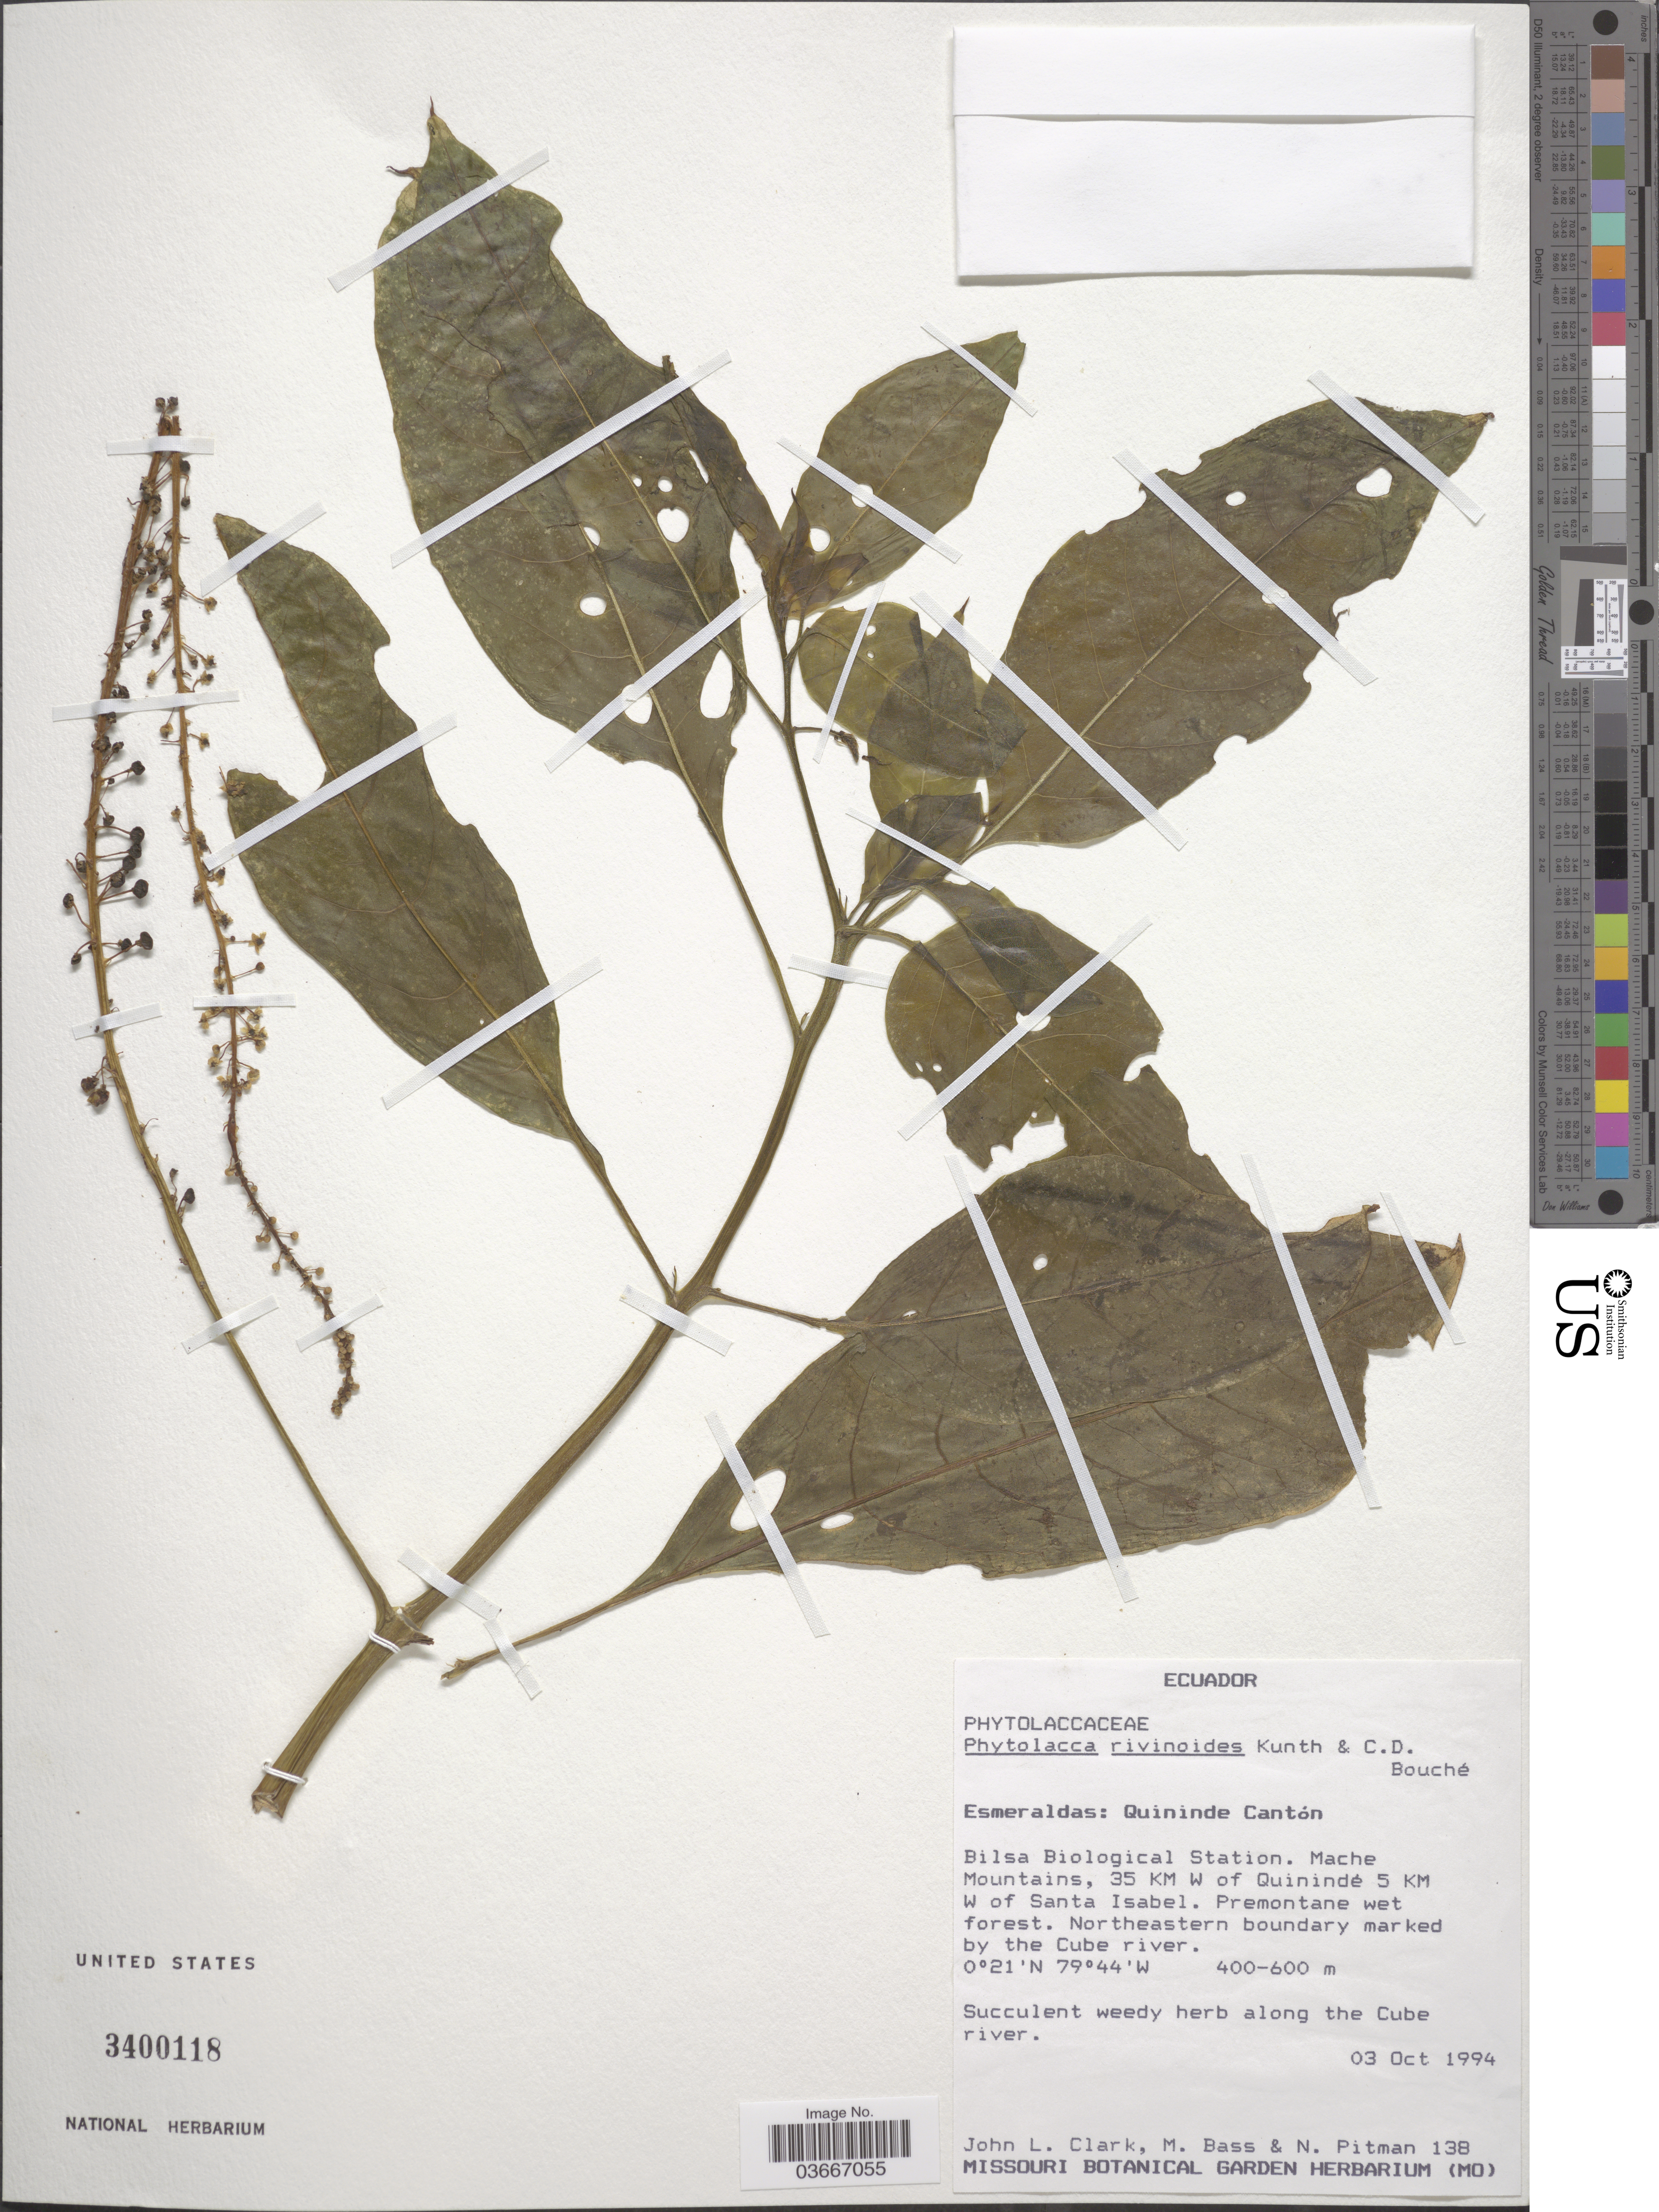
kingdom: Plantae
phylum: Tracheophyta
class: Magnoliopsida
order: Caryophyllales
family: Phytolaccaceae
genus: Phytolacca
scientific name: Phytolacca rivinoides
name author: Kunth & C.D. Bouché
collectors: J. L. Clark, M. Bass & N. Pitman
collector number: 138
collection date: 1994-10-03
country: Ecuador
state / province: Esmeraldas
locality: Quininde Cantón. Bilsa Biological Station. Mache Mountains, 35 KM W of Quinindé 5 KM W of Santa Isabel. Premontane wet forest. Northeastern boundary marked by the Cube river.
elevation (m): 400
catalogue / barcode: US 3400118